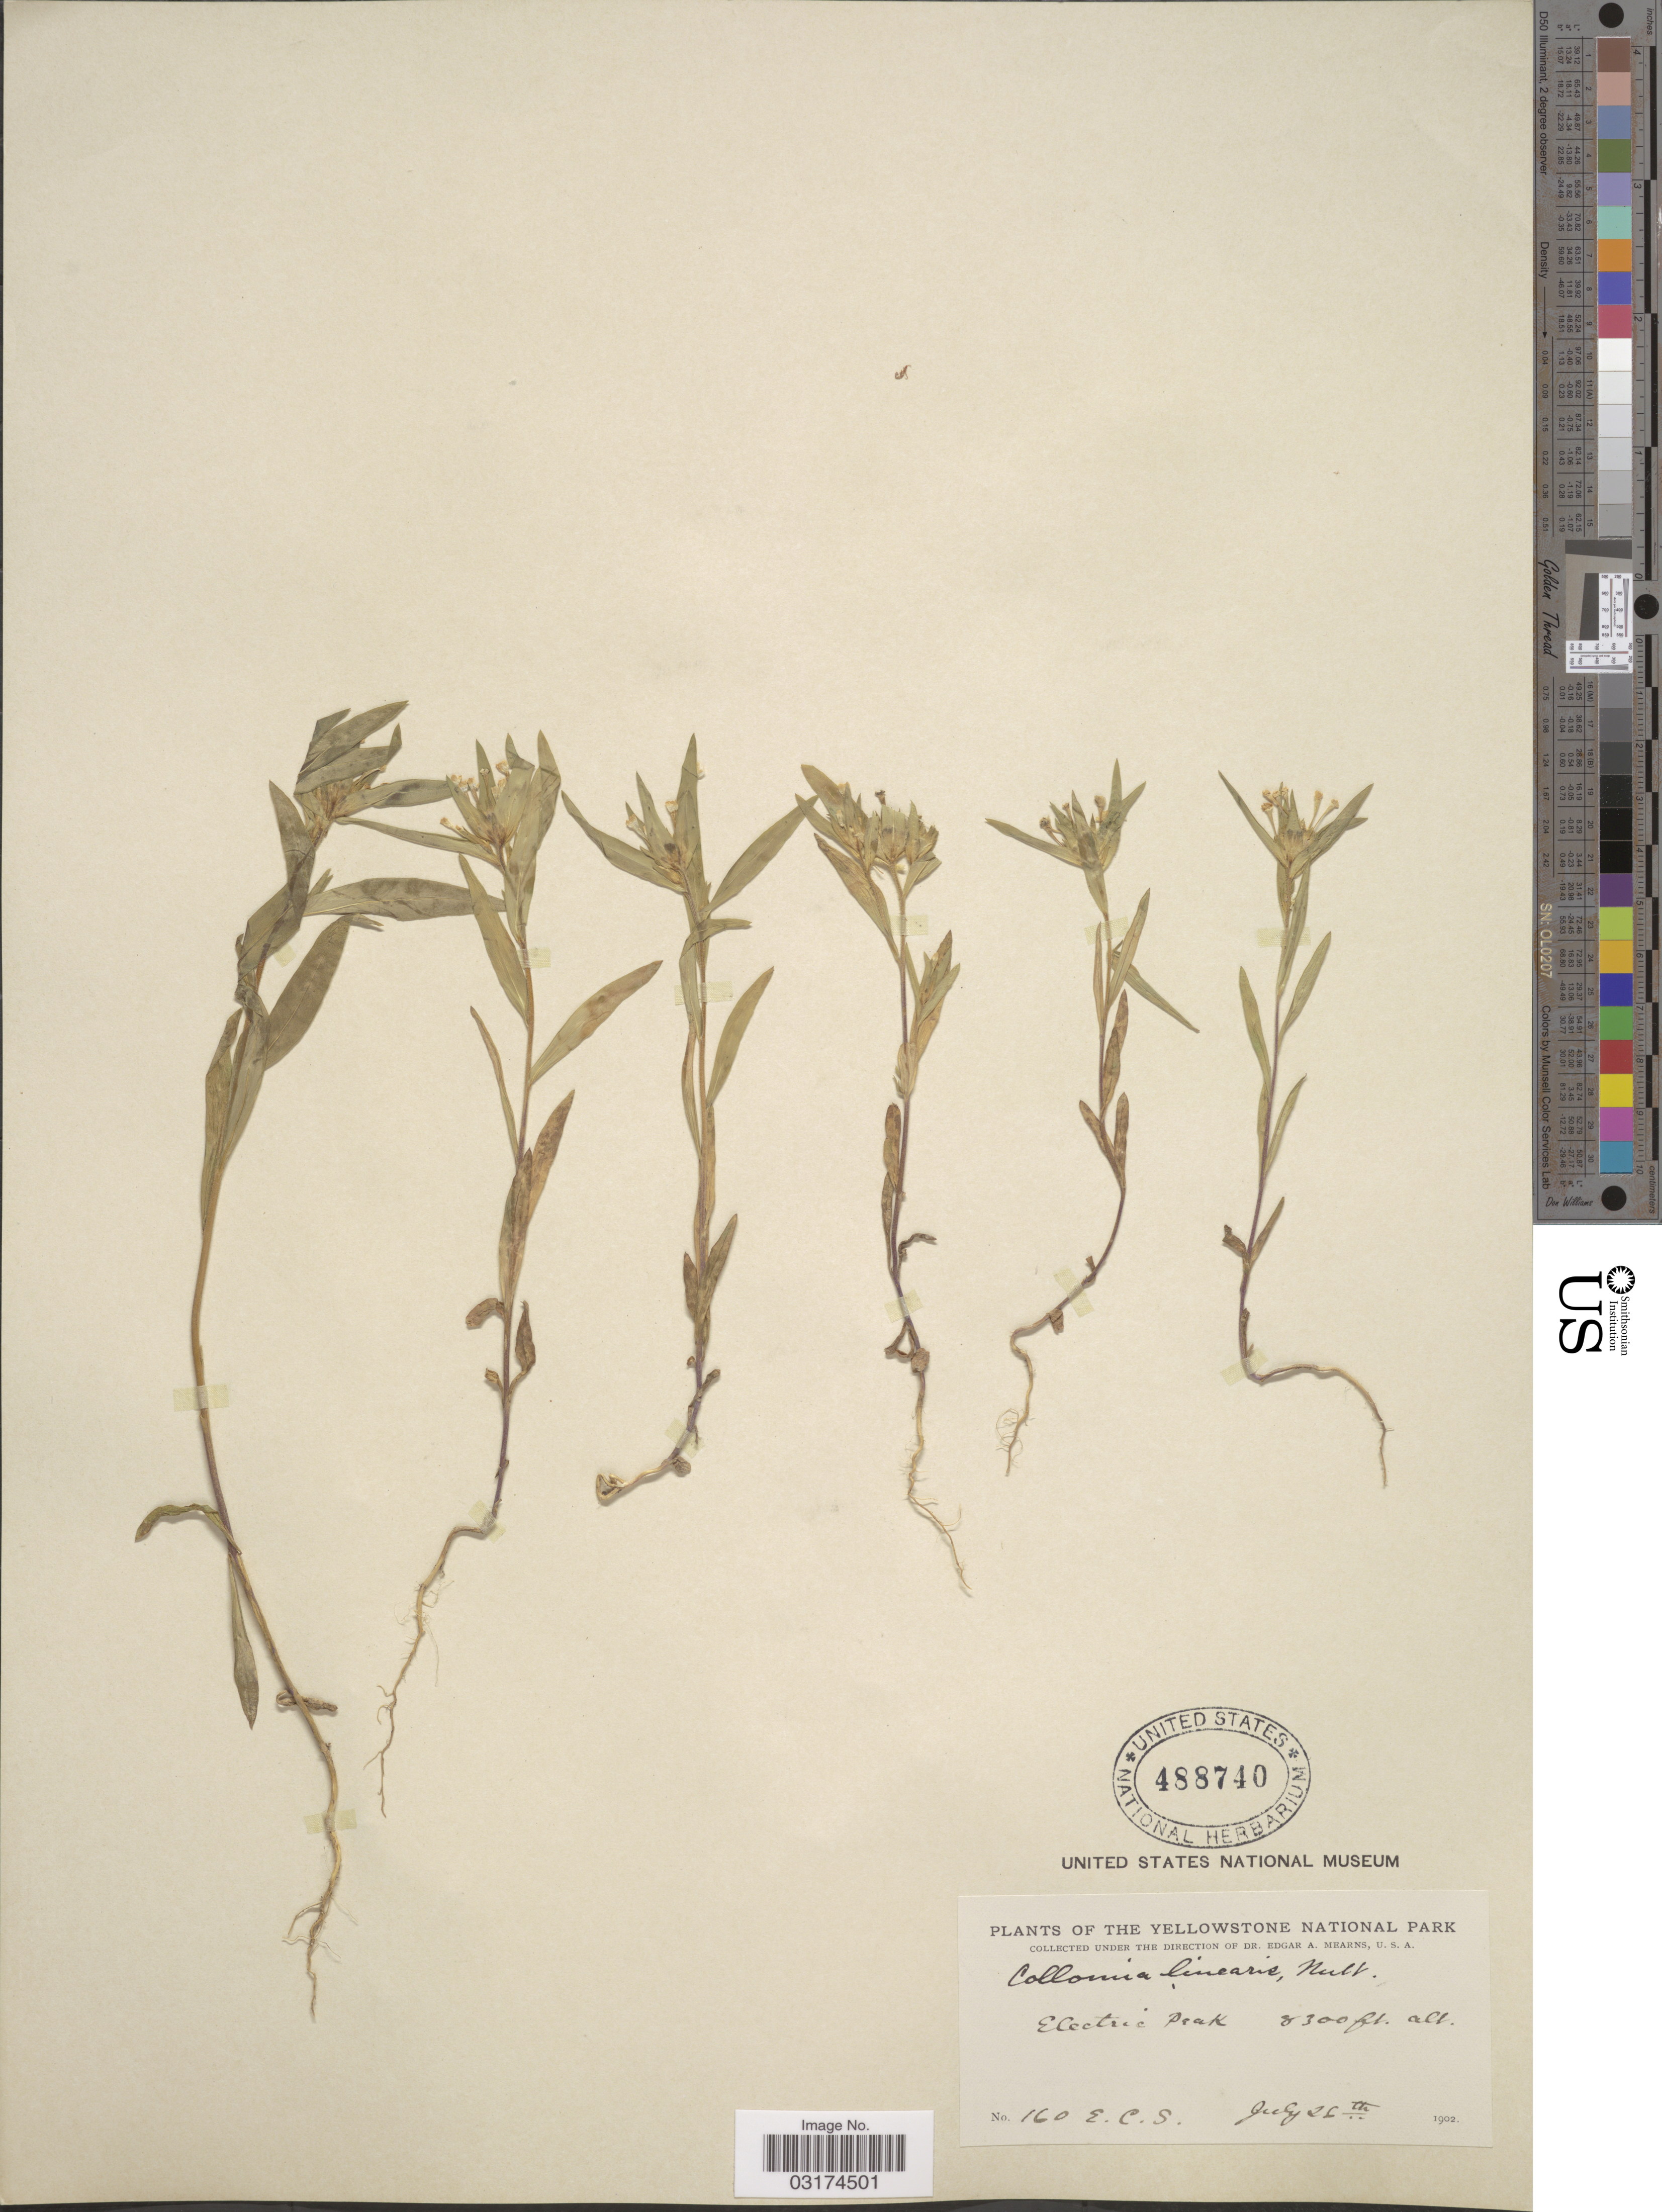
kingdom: Plantae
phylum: Tracheophyta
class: Magnoliopsida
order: Ericales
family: Polemoniaceae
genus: Collomia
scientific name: Collomia linearis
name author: Nutt.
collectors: E. C. S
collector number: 160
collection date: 1902-07-26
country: United States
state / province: Montana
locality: Electric Peak. Yellowstone National Park.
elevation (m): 2530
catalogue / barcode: US 488740